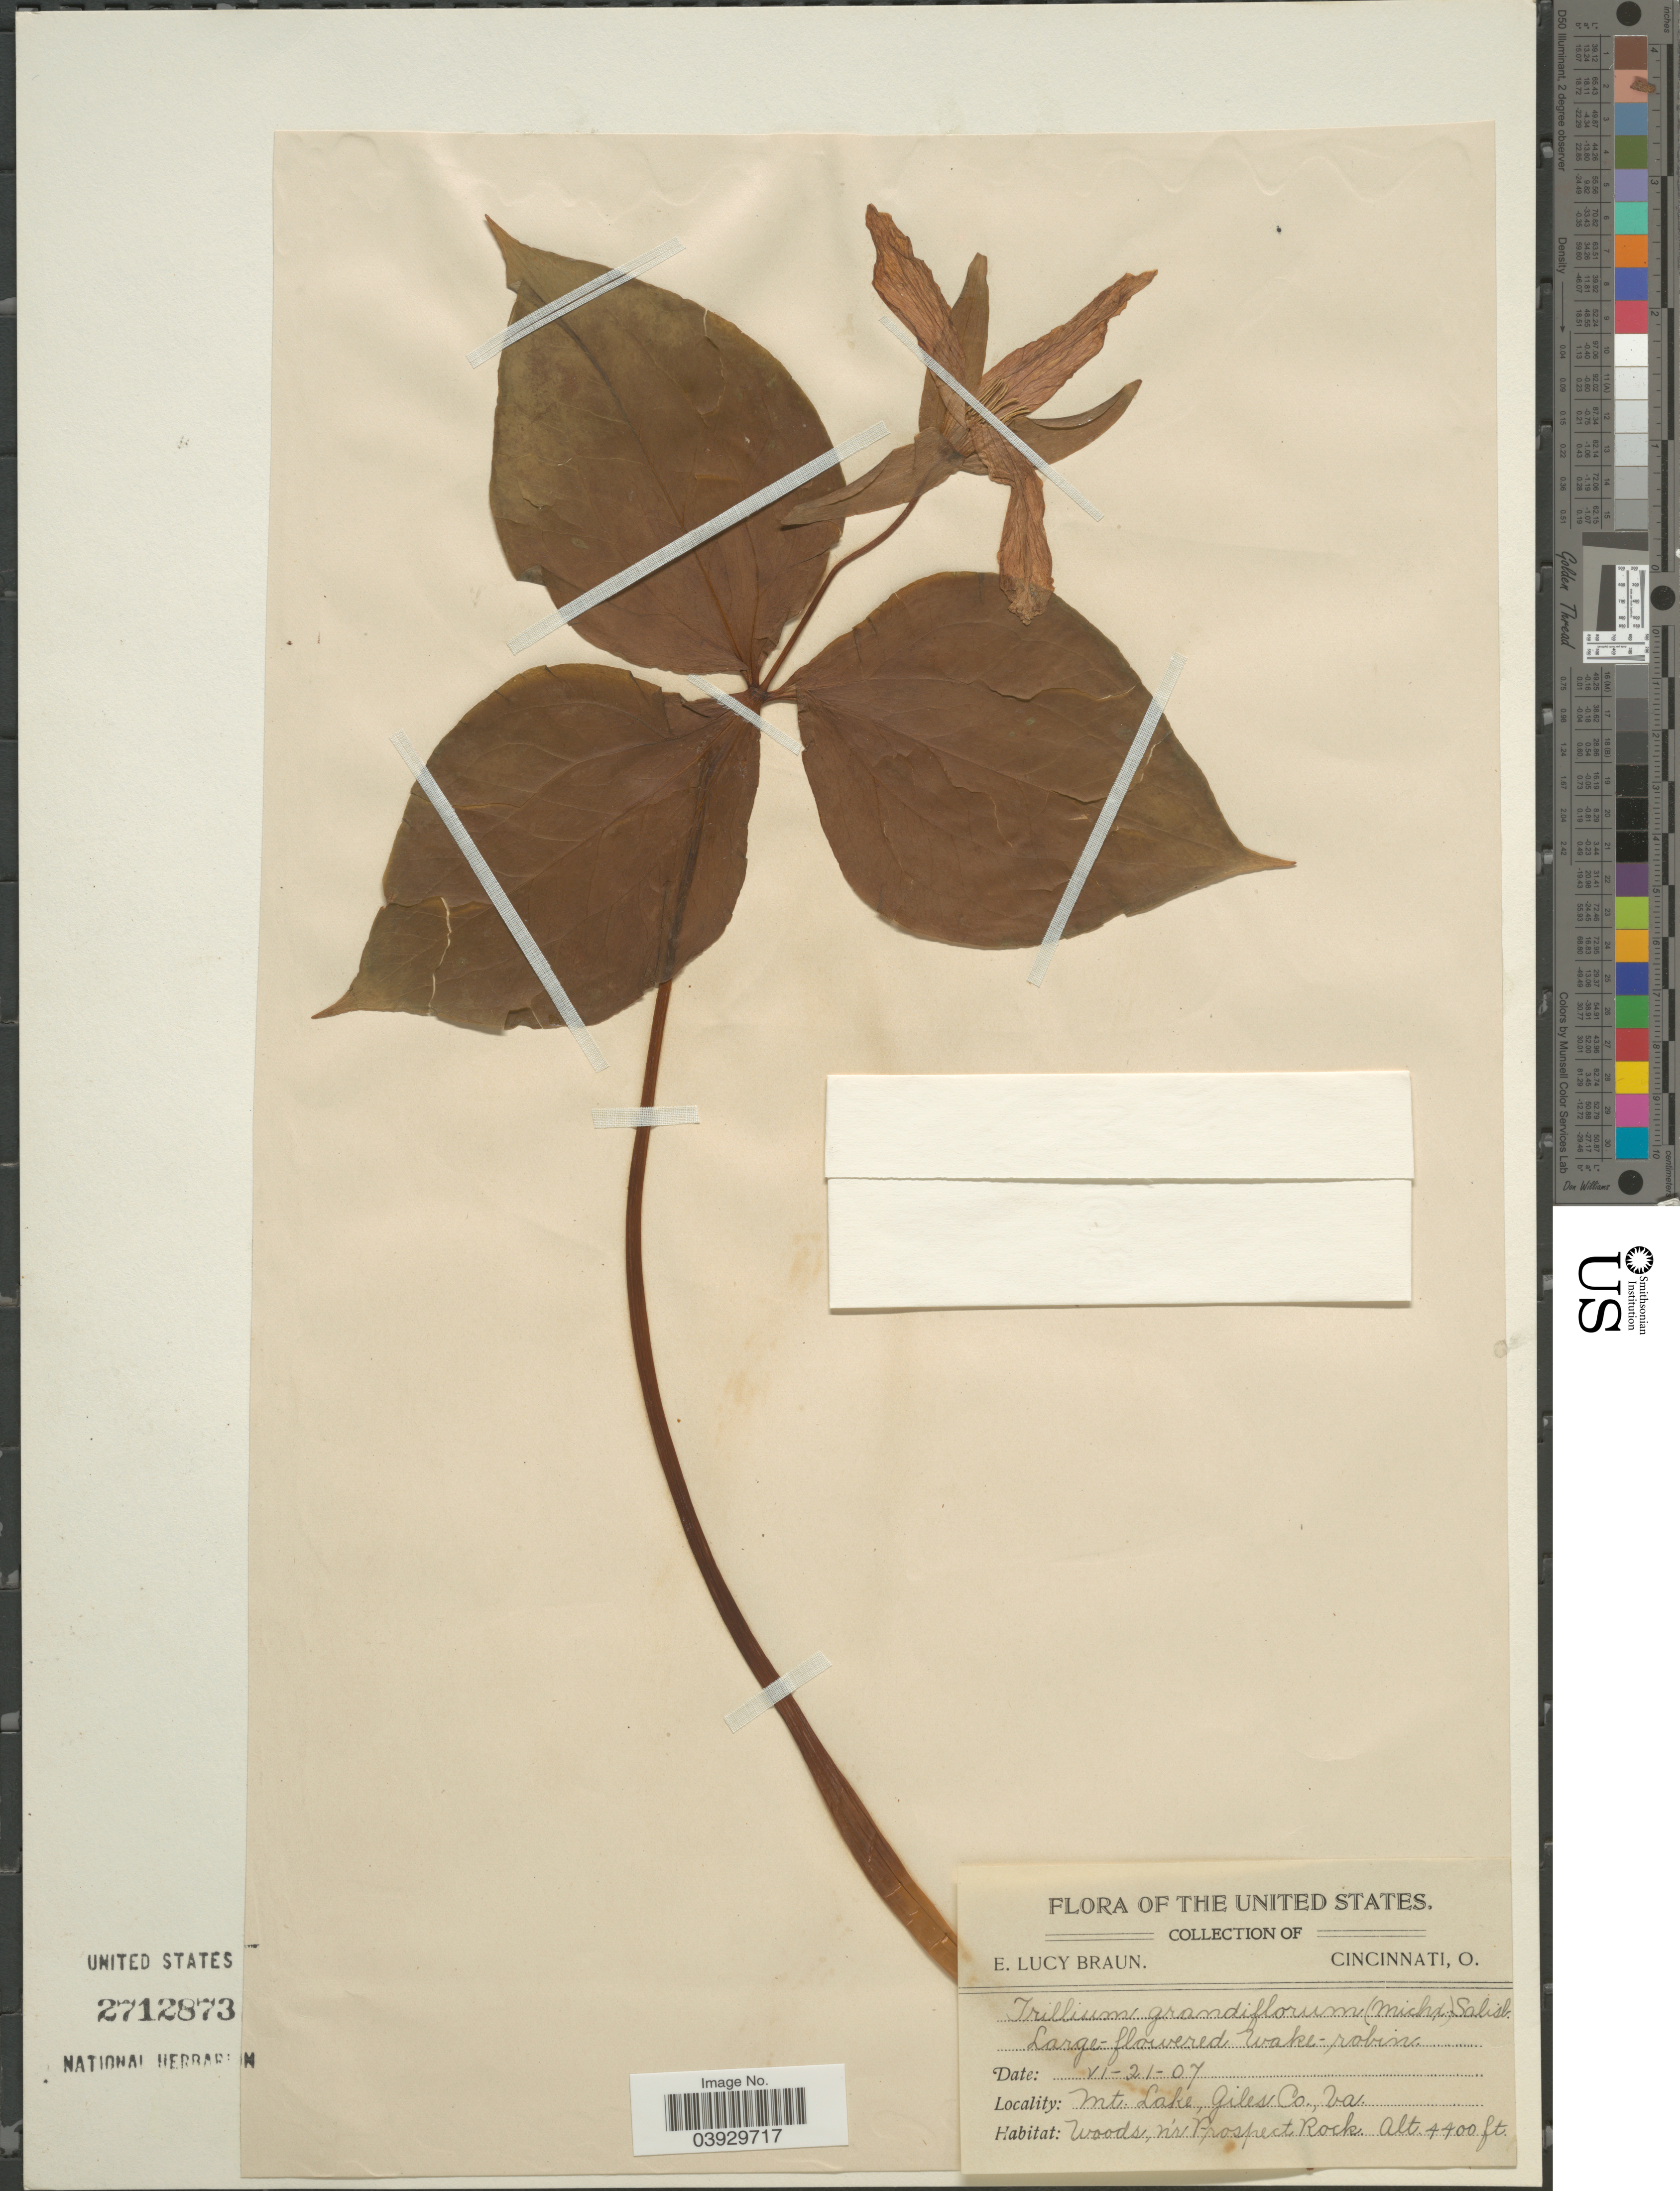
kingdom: Plantae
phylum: Tracheophyta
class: Liliopsida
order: Liliales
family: Melanthiaceae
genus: Trillium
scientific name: Trillium grandiflorum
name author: (Michx.) Salisb.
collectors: E. L. Braun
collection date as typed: Transcribed d/m/y: 21/6/7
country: United States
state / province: Virginia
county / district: Giles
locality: Mt. Lake, Giles Co. N'r Prospect Rock.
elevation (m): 1341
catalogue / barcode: US 2712873